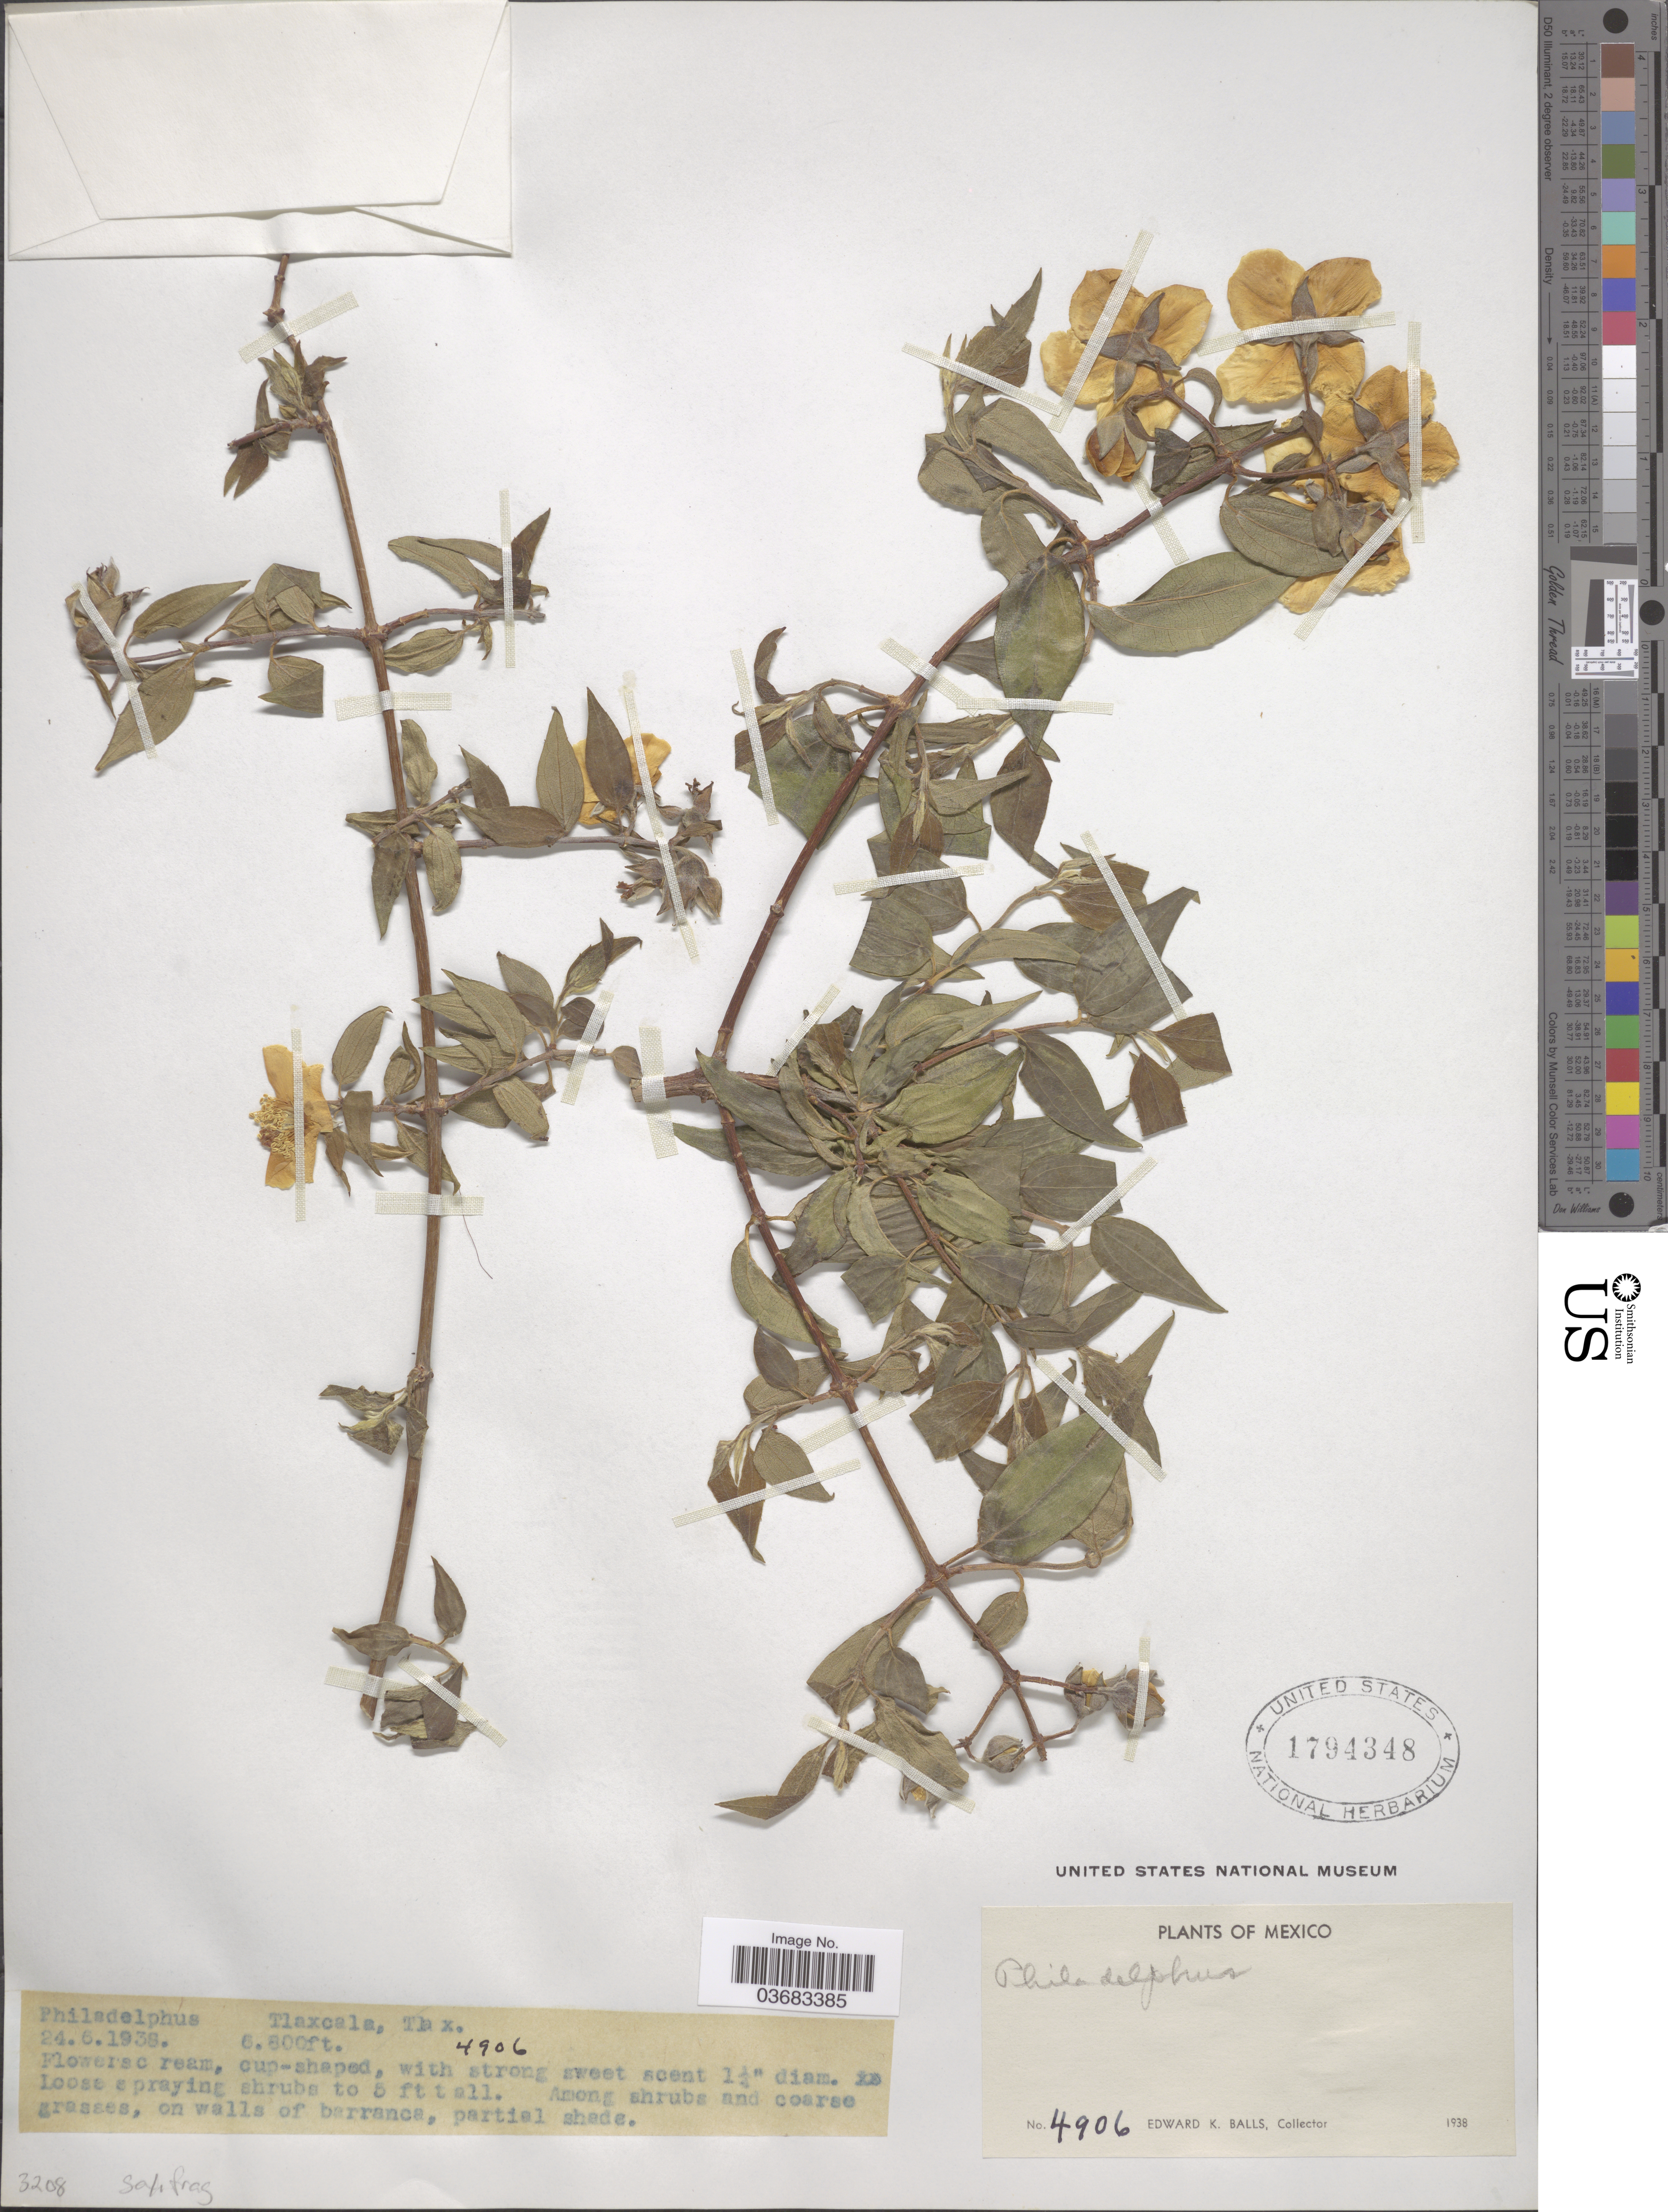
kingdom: Plantae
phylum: Tracheophyta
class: Magnoliopsida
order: Cornales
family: Hydrangeaceae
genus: Philadelphus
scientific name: Philadelphus sp.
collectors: E. K. Balls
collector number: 4906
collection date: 1938-05-24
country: Mexico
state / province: Tlaxcala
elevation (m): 2073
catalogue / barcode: US 1794348